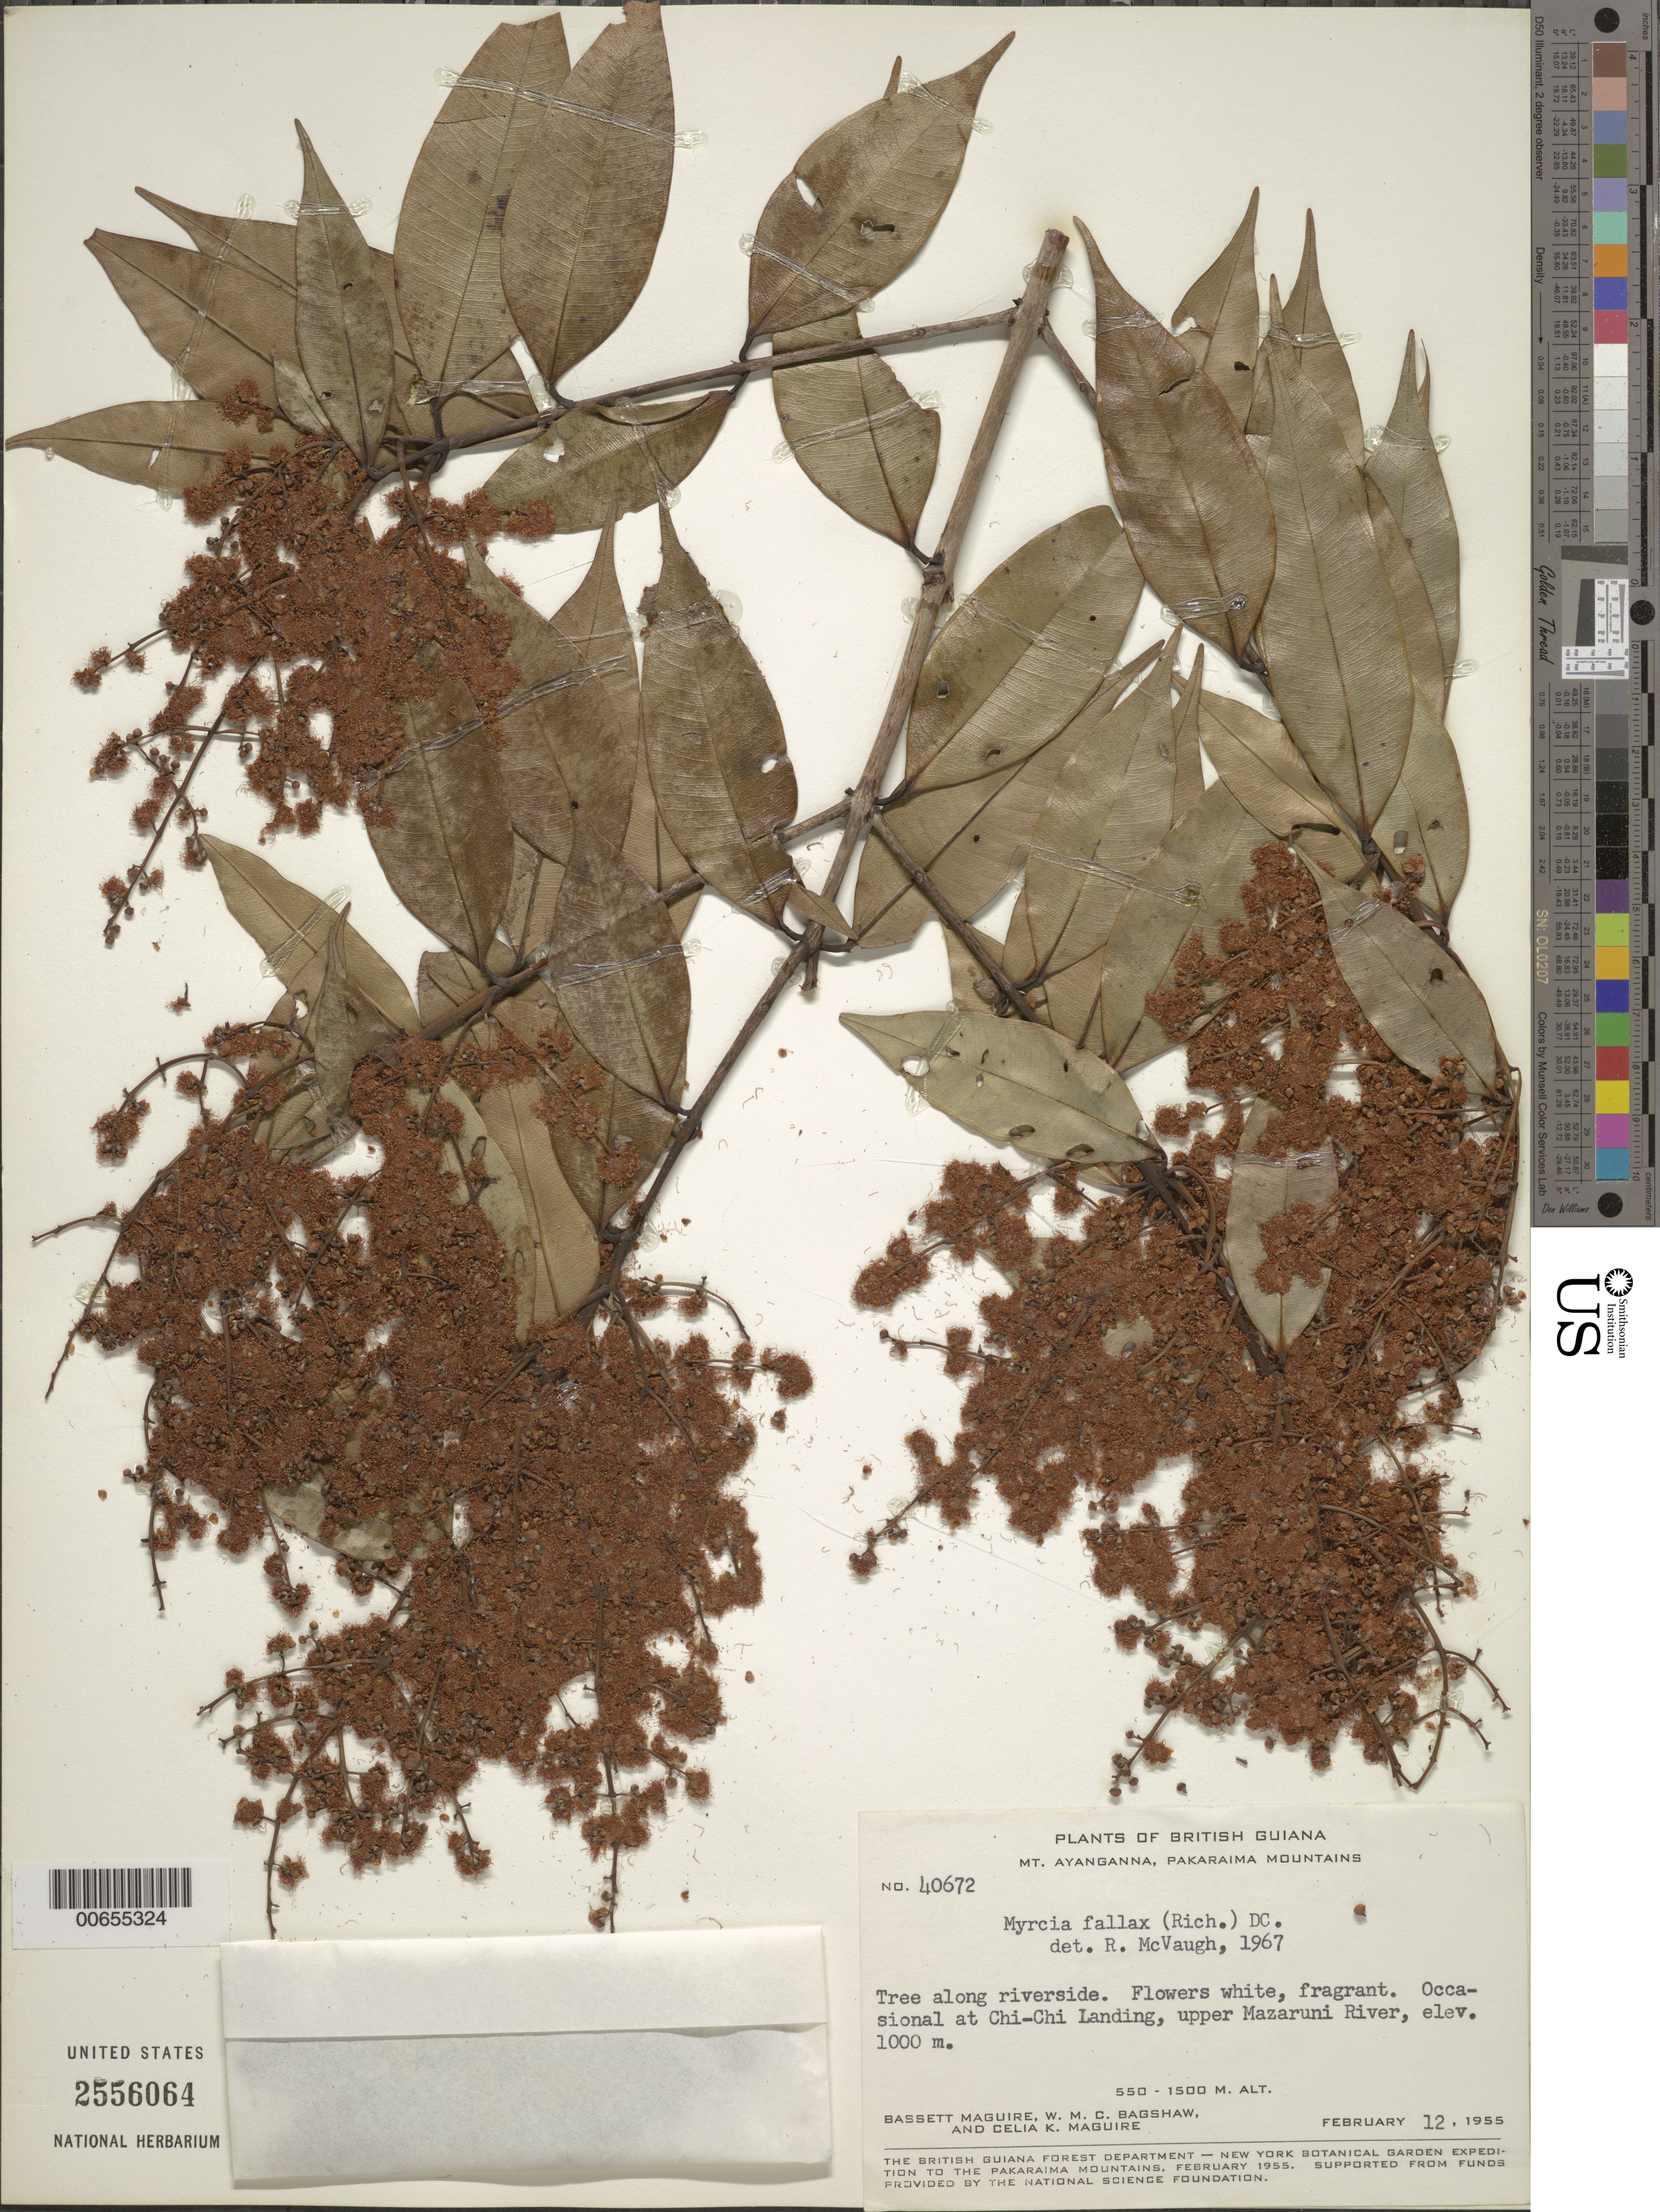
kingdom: Plantae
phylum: Tracheophyta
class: Magnoliopsida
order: Myrtales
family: Myrtaceae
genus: Myrcia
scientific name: Myrcia fallax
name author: (Rich.) DC.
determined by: McVaugh, R.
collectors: B. Maguire, W. Bagshaw & C. K. Maguire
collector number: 40672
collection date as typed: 12-Feb-55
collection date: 1955-02-12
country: Guyana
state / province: Cuyuni-Mazaruni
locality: Chi-Chi Landing, upper Mazaruni River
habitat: Along riverside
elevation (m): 1000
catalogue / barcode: US 2556064